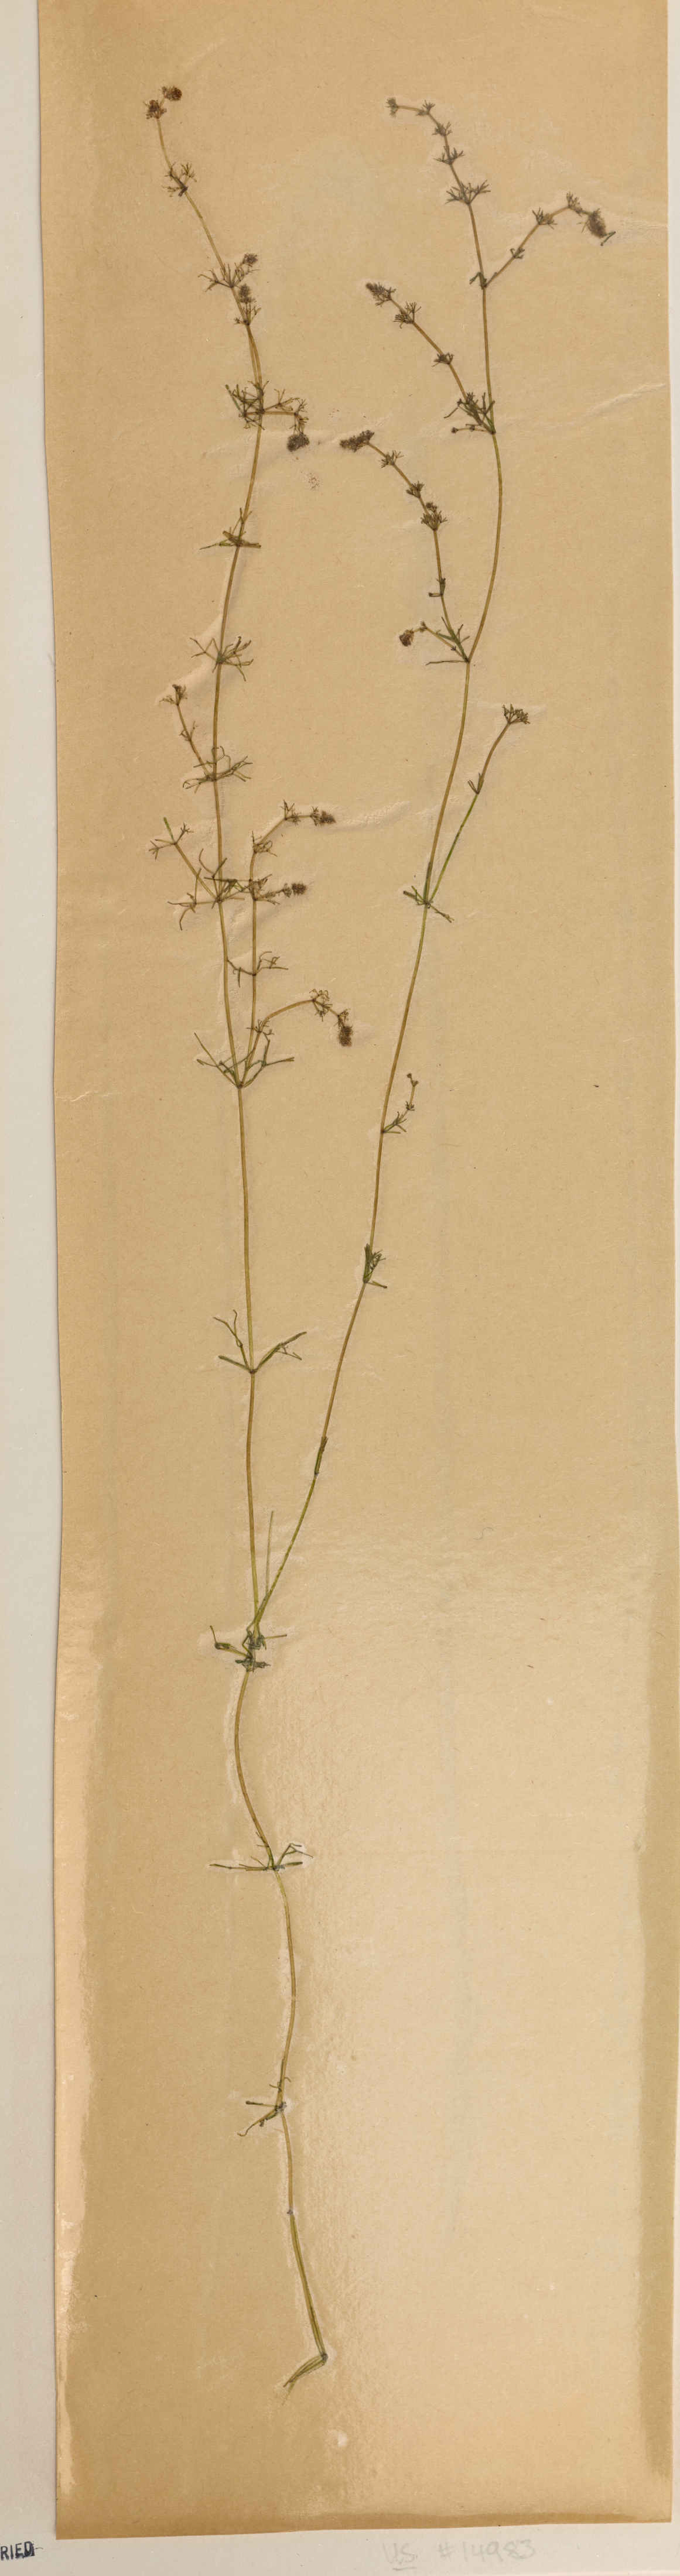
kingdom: Plantae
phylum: Charophyta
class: Charophyceae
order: Charales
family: Characeae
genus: Nitella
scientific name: Nitella gracilis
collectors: W. Krause & H. Krause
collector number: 36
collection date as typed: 29 Apr 1981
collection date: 1981-04-29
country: Portugal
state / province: Beja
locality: Bom sucesso, figueira da foz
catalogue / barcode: US 14983